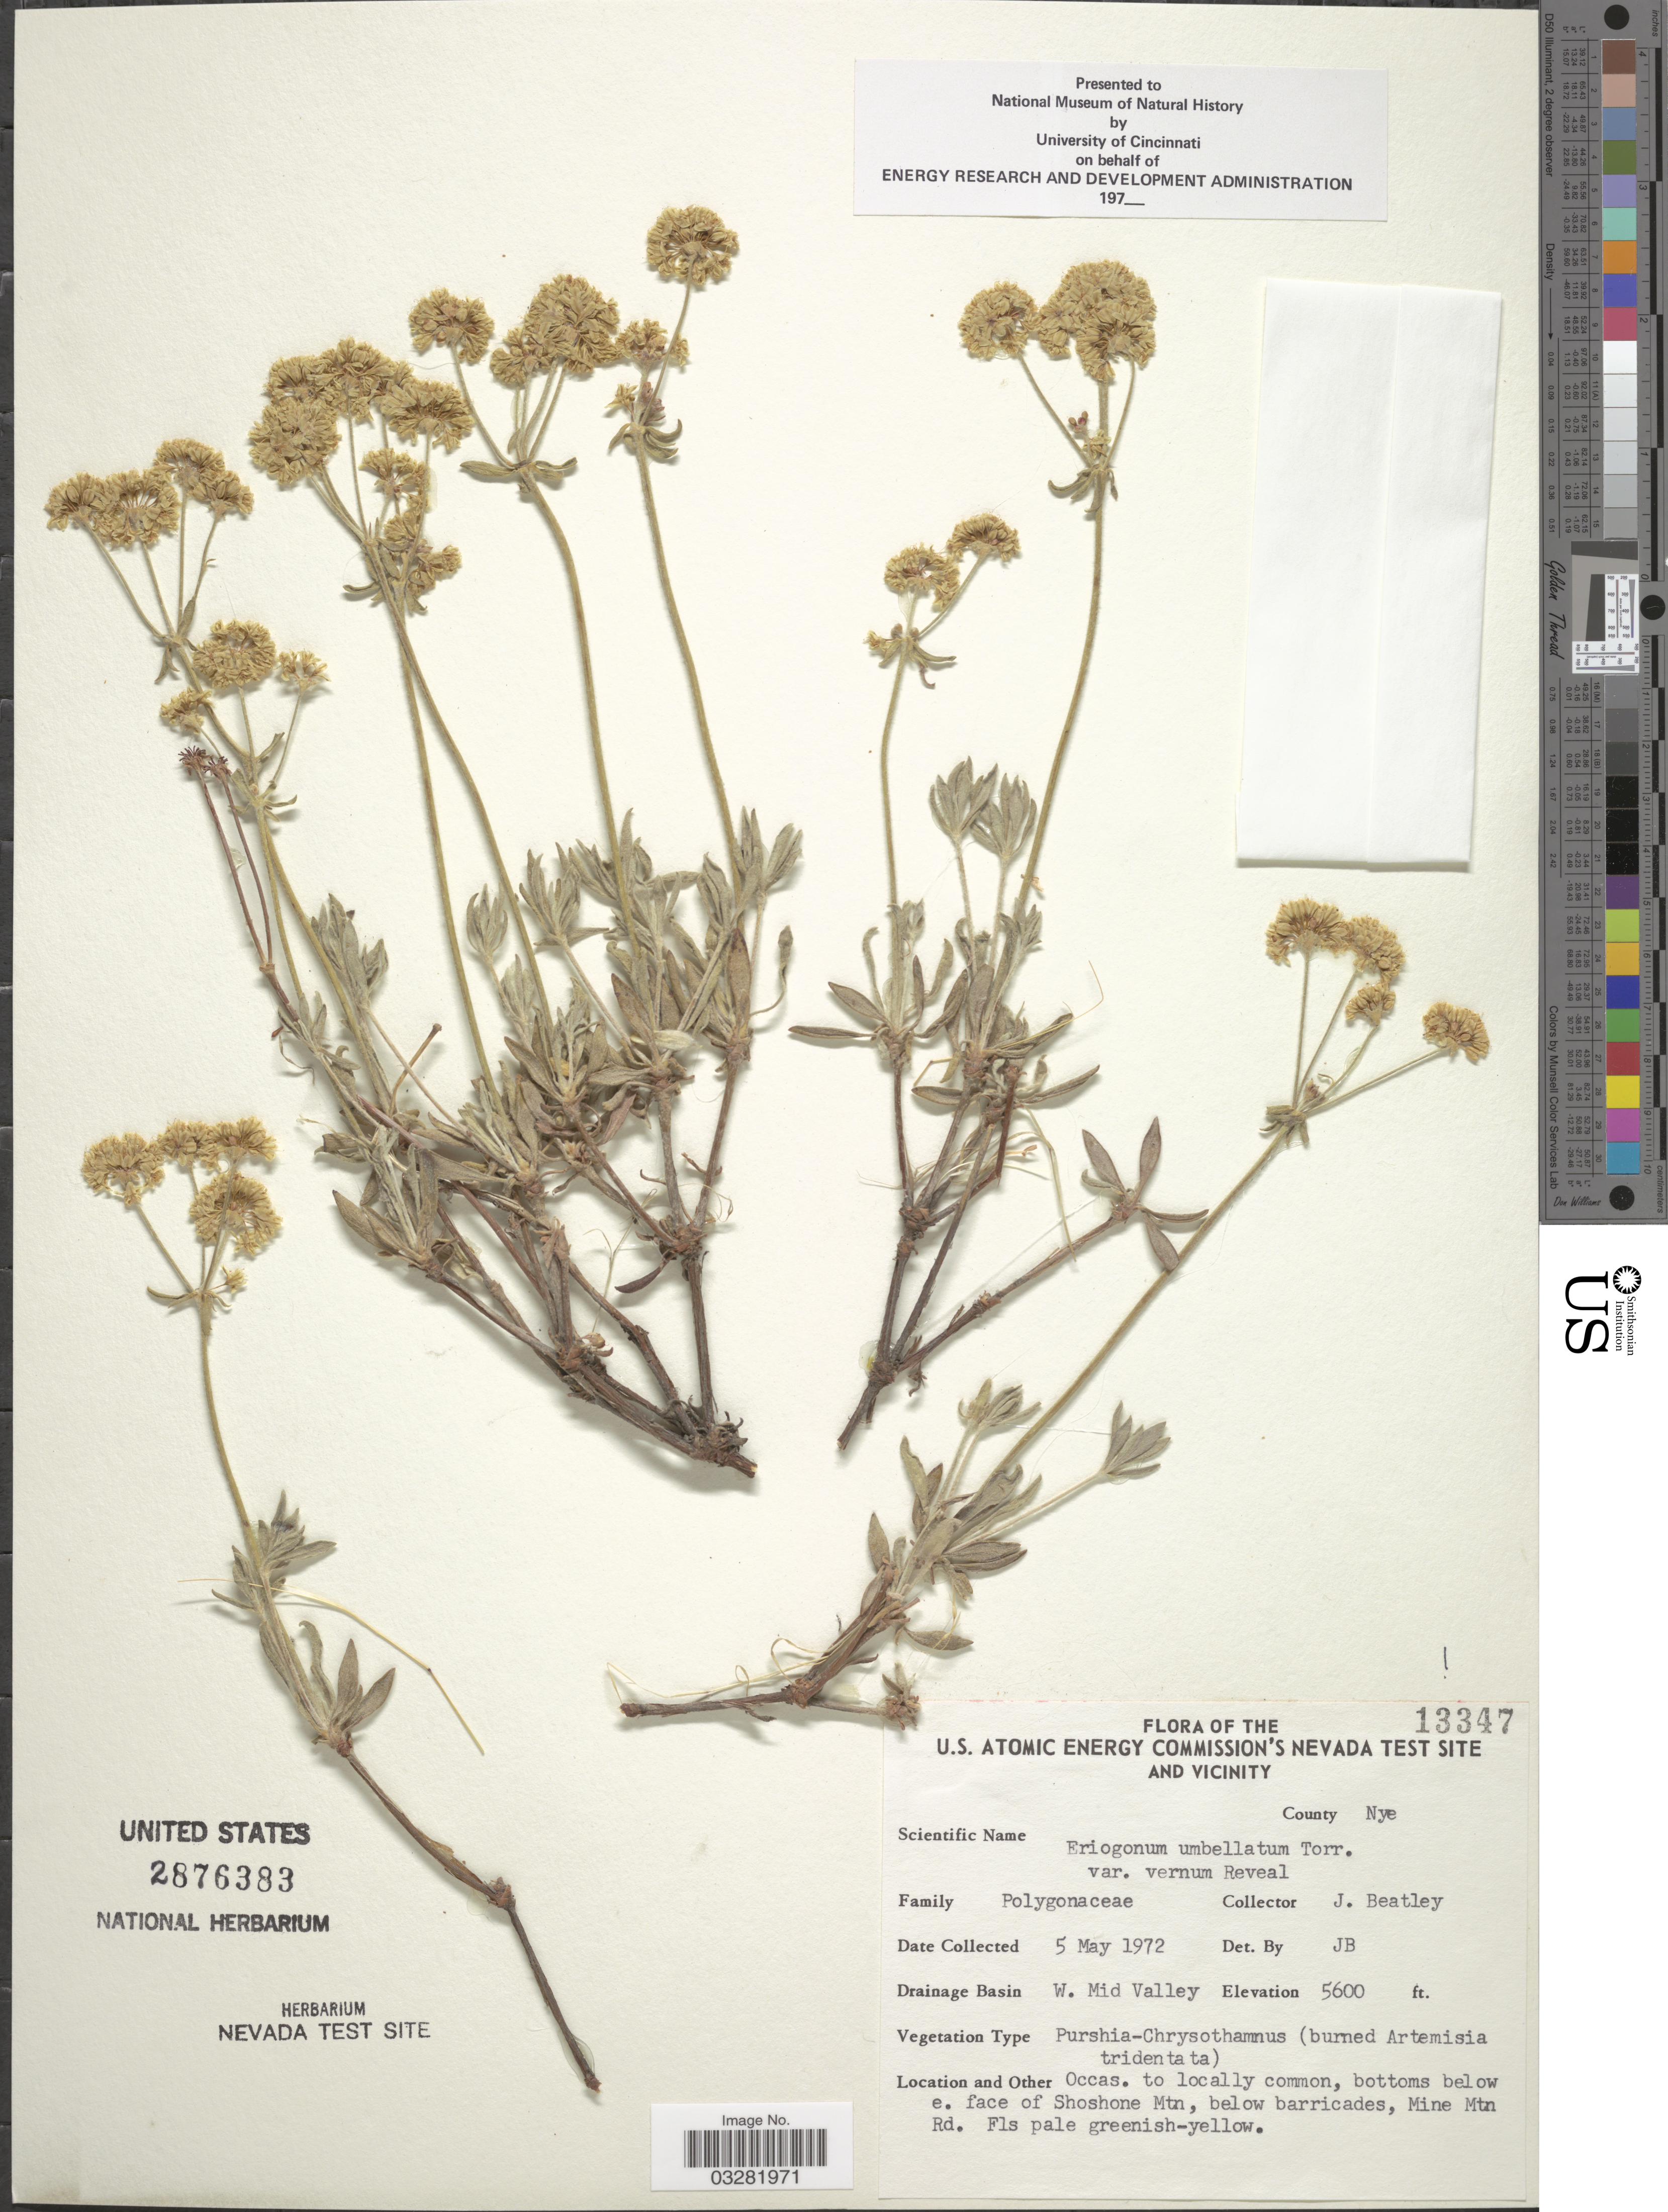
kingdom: Plantae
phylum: Tracheophyta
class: Magnoliopsida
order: Caryophyllales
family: Polygonaceae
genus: Eriogonum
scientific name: Eriogonum umbellatum var. vernum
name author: Reveal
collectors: J. C. Beatley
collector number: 13347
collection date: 1972-05-05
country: United States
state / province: Nevada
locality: The U.S. Atomic Energy Commission's Nevada Test Site and Vicinity. County Nye. Drainage Basin W. Mid Valley. Bottoms below e. face of Shoshone Mtn, below barricades, Mine Mtn Rd.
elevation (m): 1707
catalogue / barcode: US 2876383